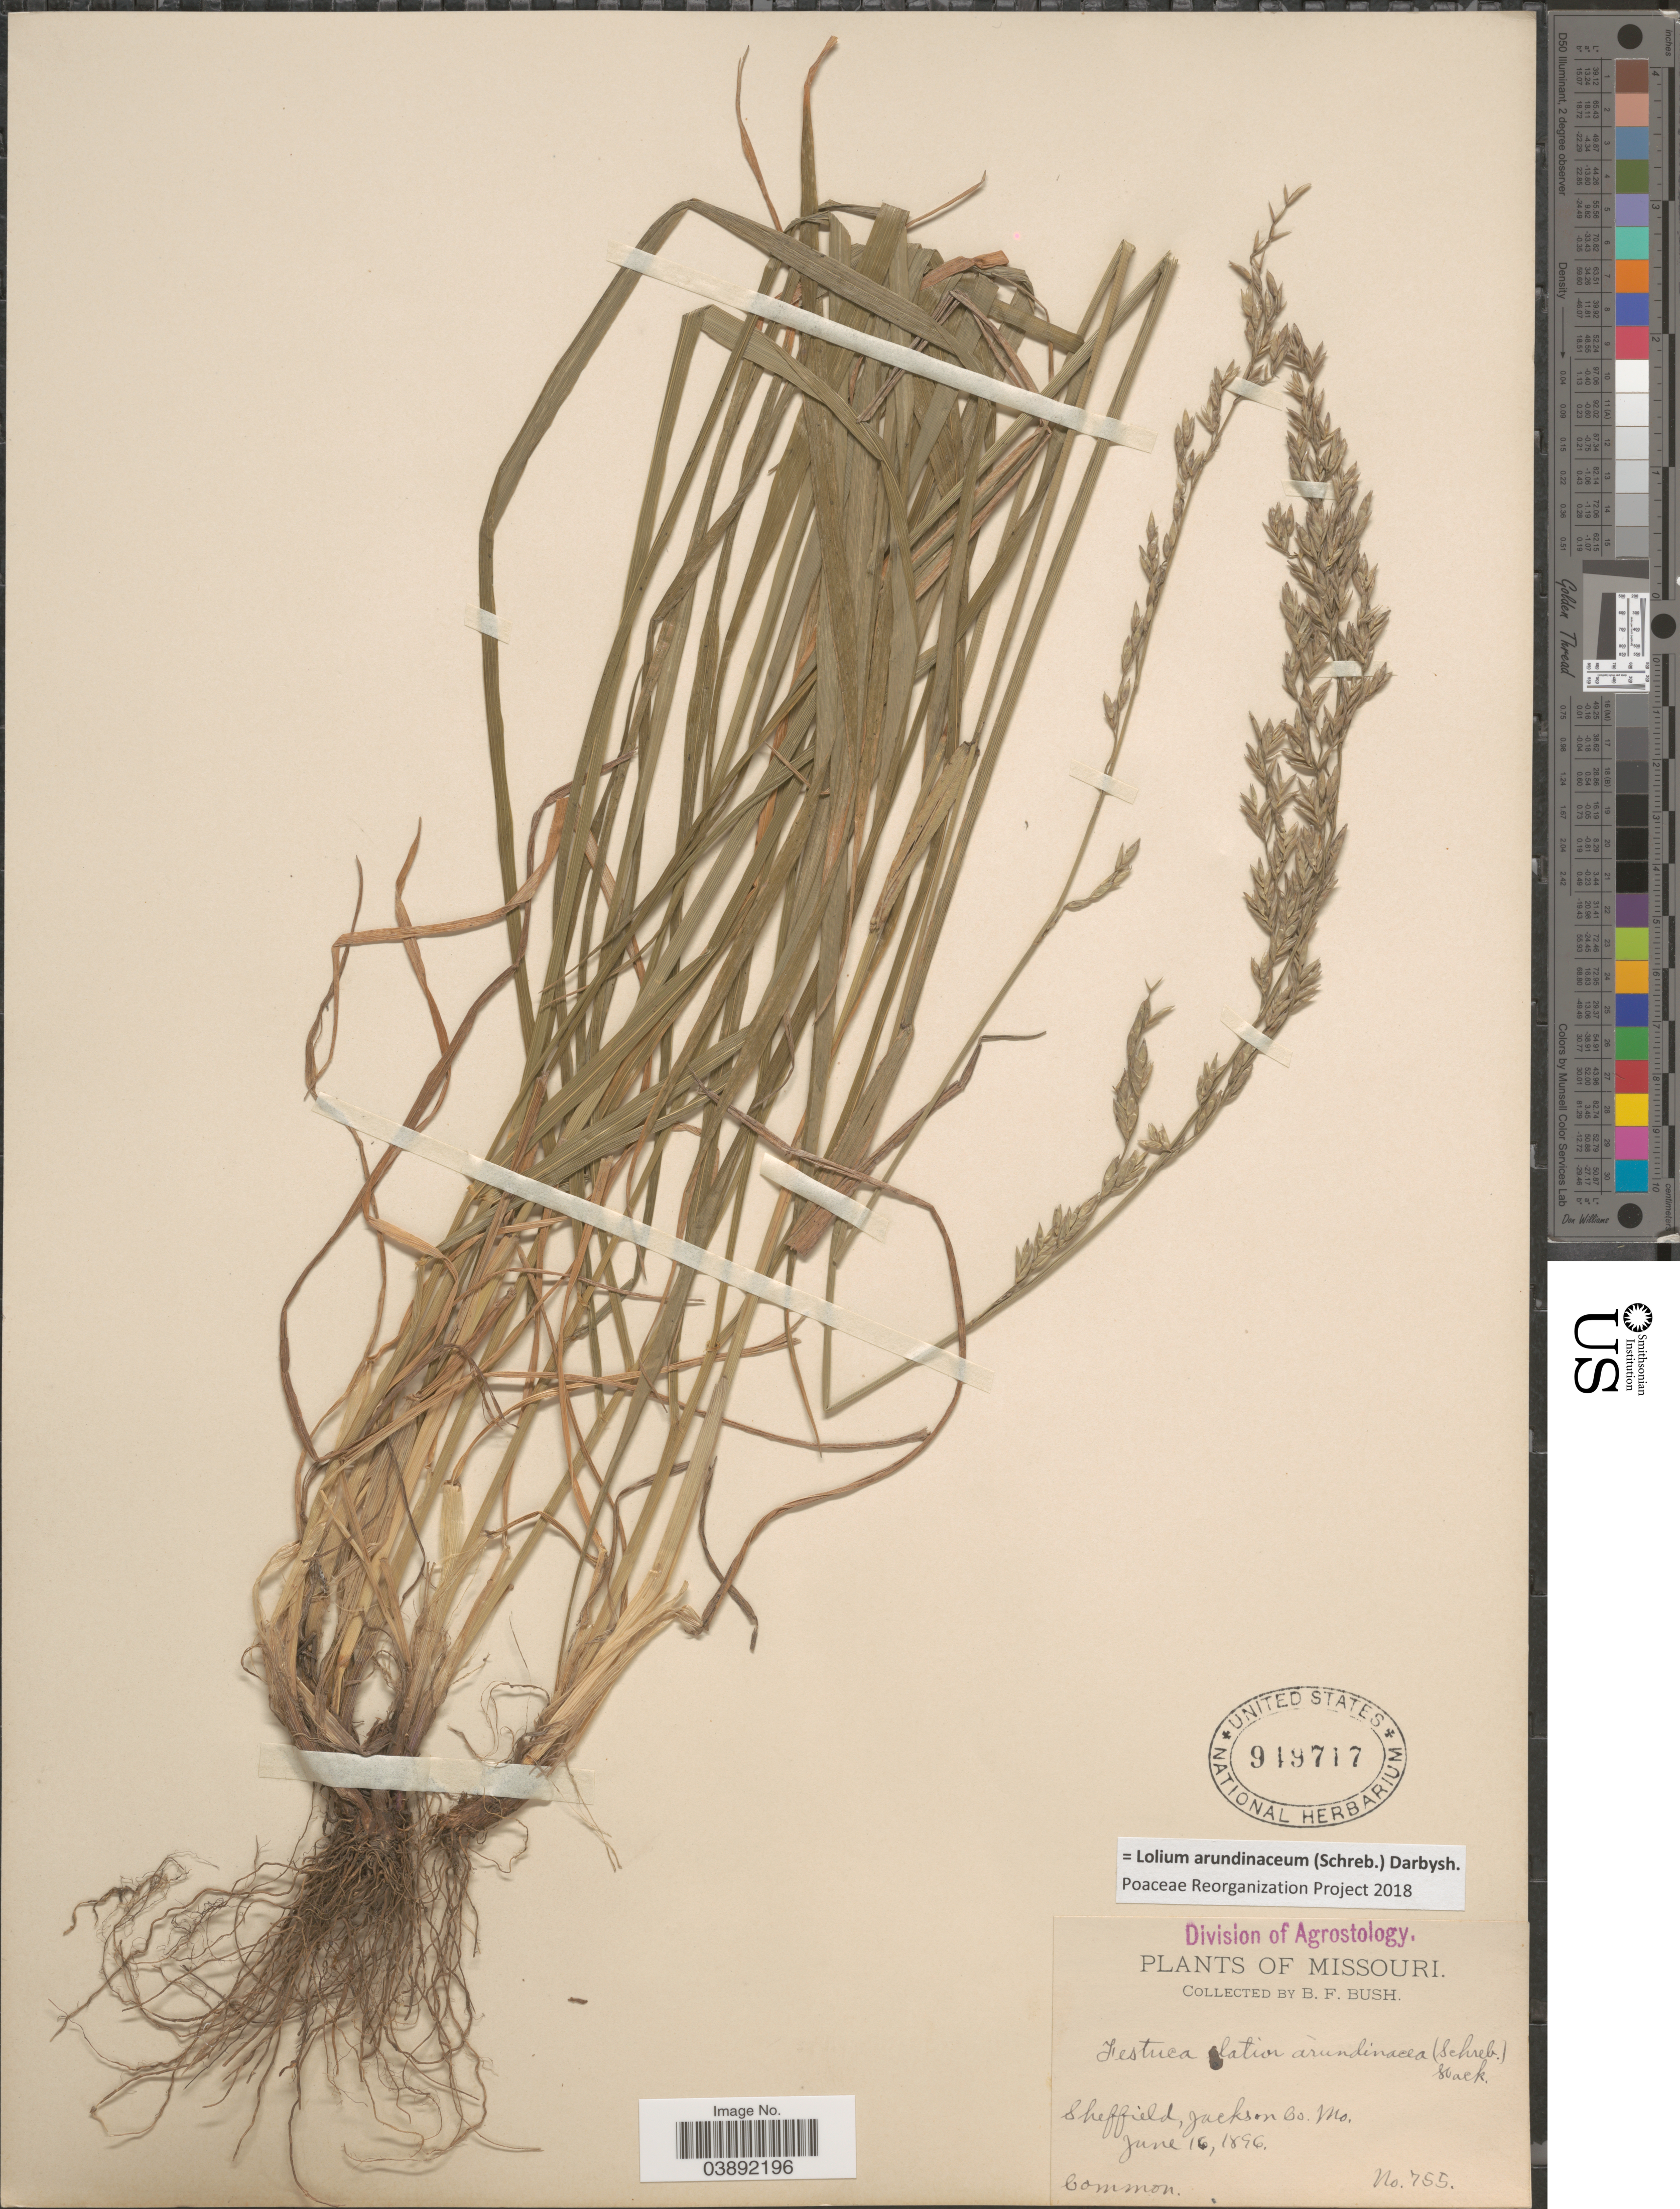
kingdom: Plantae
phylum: Tracheophyta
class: Liliopsida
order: Poales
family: Poaceae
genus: Lolium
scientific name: Lolium arundinaceum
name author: (Schreb.) Darbysh.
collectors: B. F. Bush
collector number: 755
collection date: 1896-06-16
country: United States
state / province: Missouri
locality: Sheffield, Jackson Co.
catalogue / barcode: US 949717